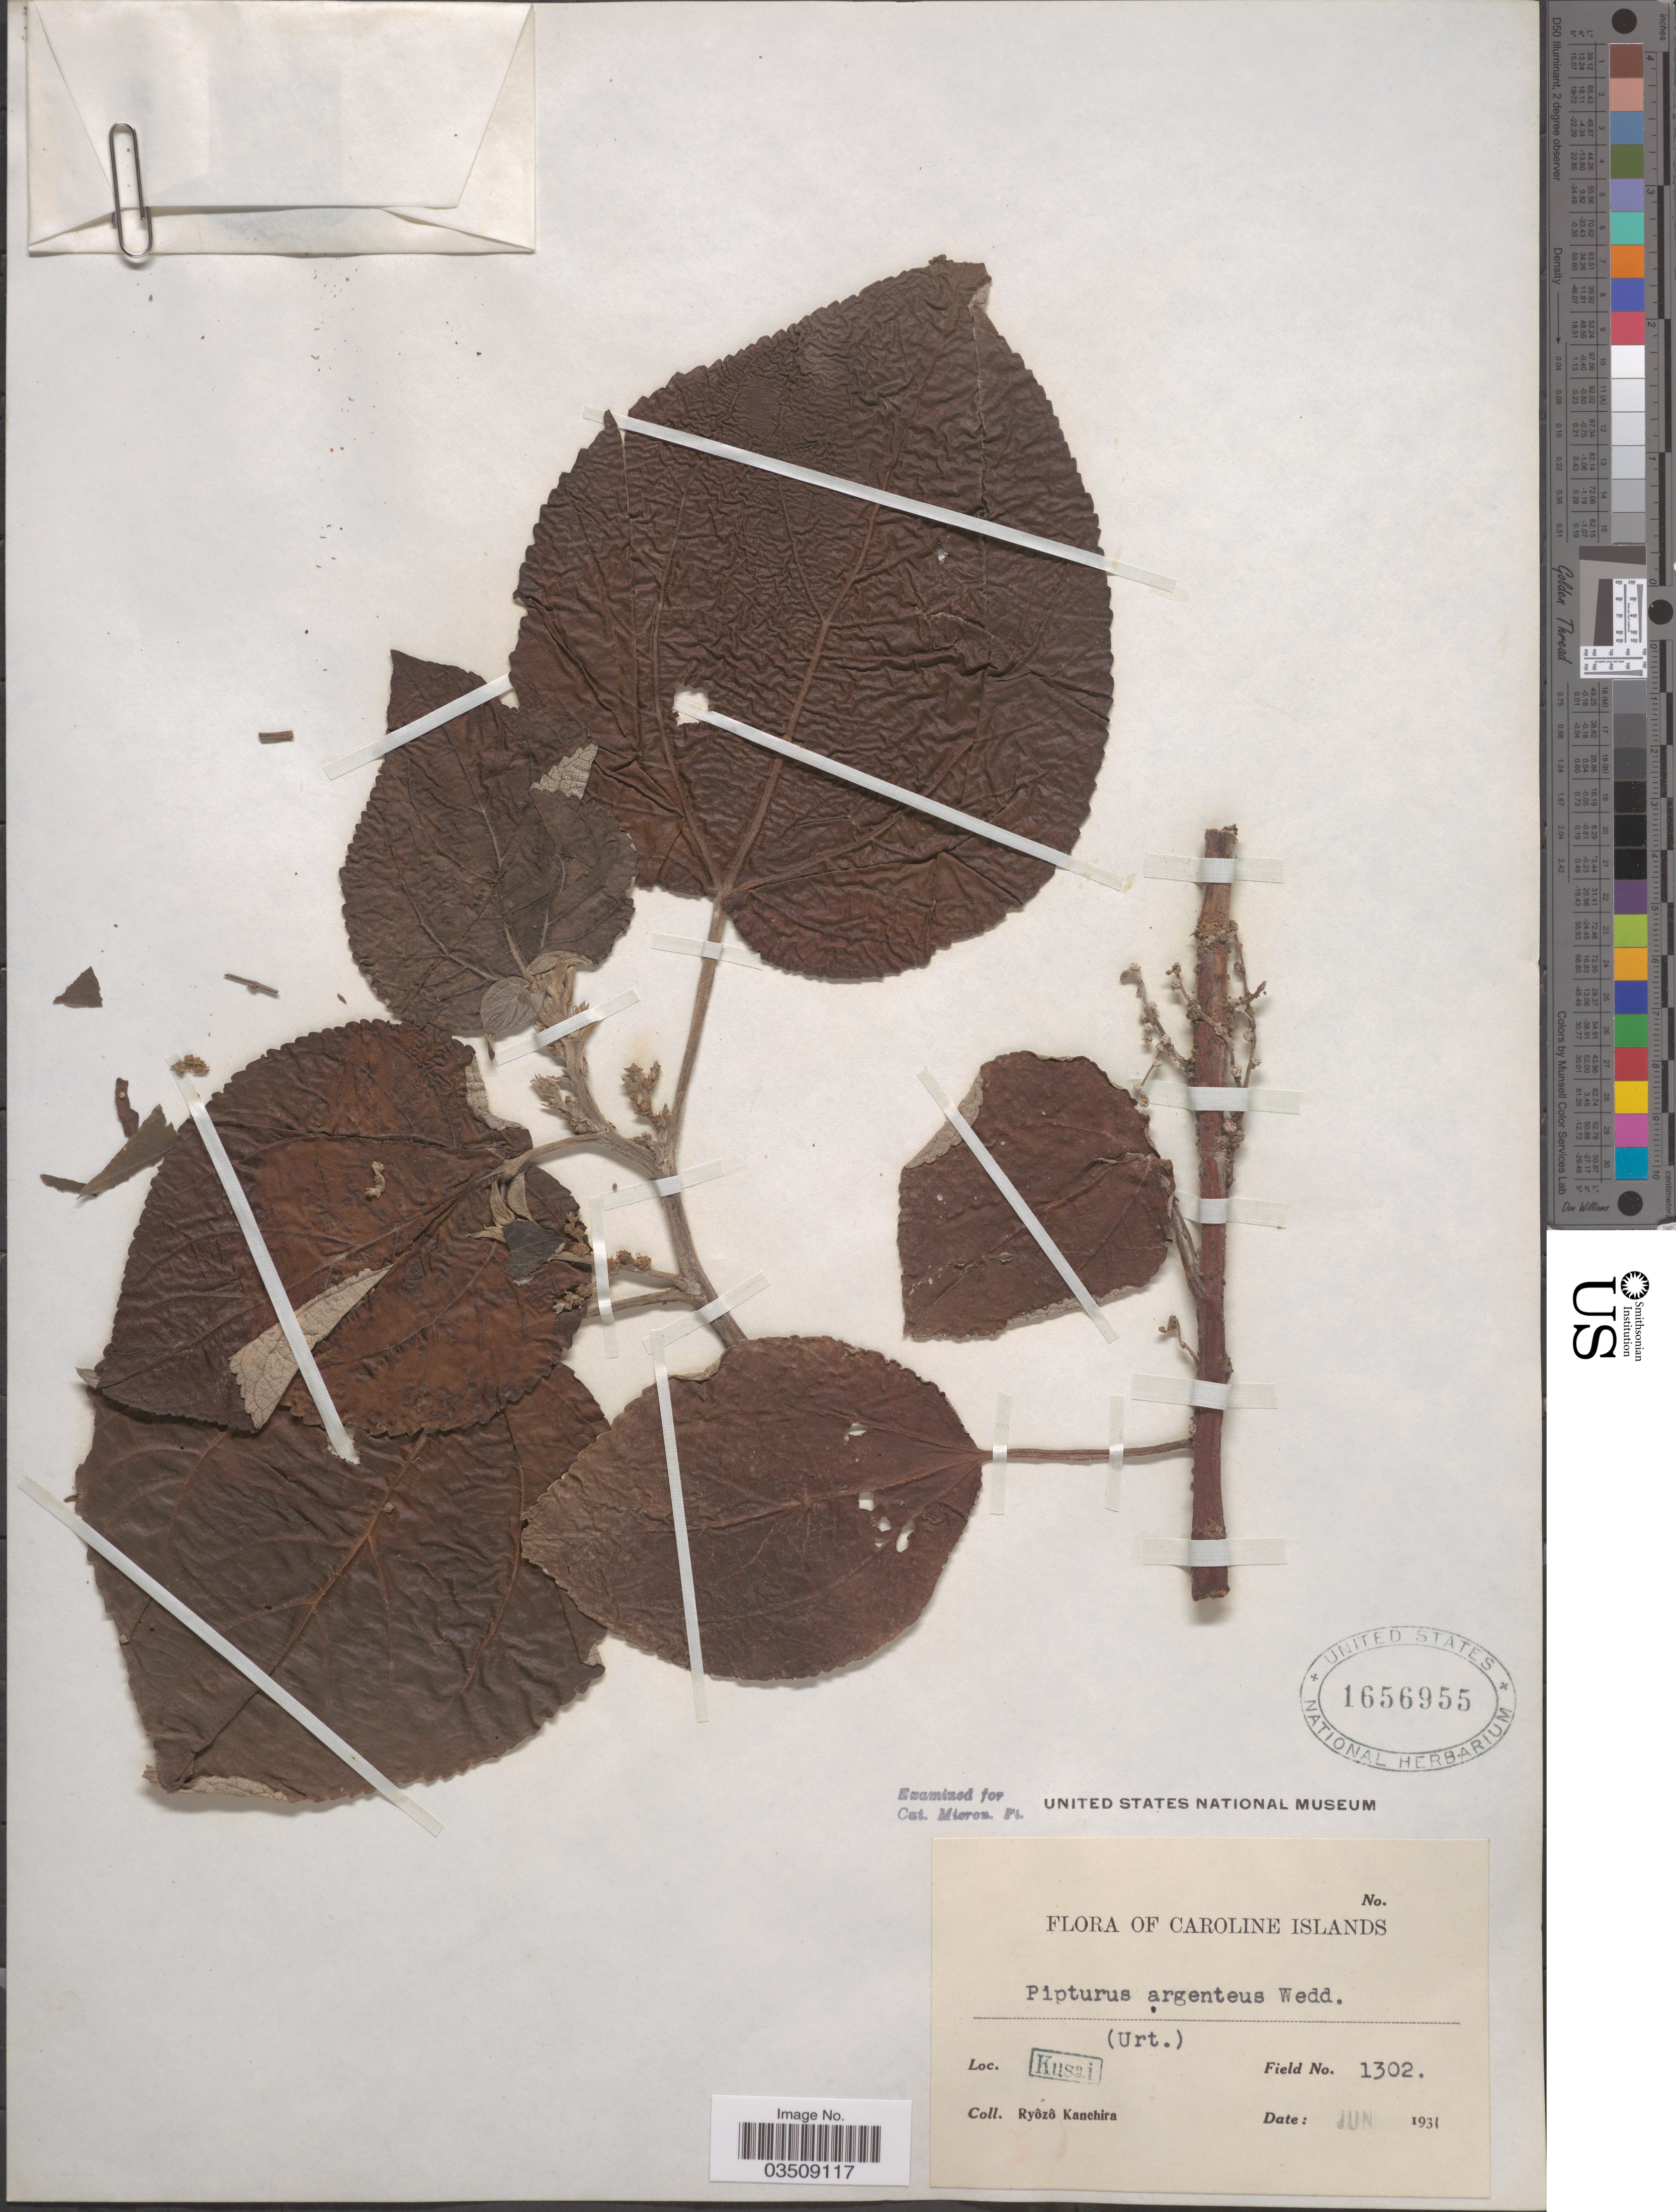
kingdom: Plantae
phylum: Tracheophyta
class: Magnoliopsida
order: Rosales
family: Urticaceae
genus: Pipturus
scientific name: Pipturus argenteus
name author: (G. Forst.) Wedd.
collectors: R. Kanehira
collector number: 1302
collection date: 1931-06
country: Micronesia, Federated States of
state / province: Kosrae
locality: Caroline Islands. Kusai.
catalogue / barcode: US 1656955